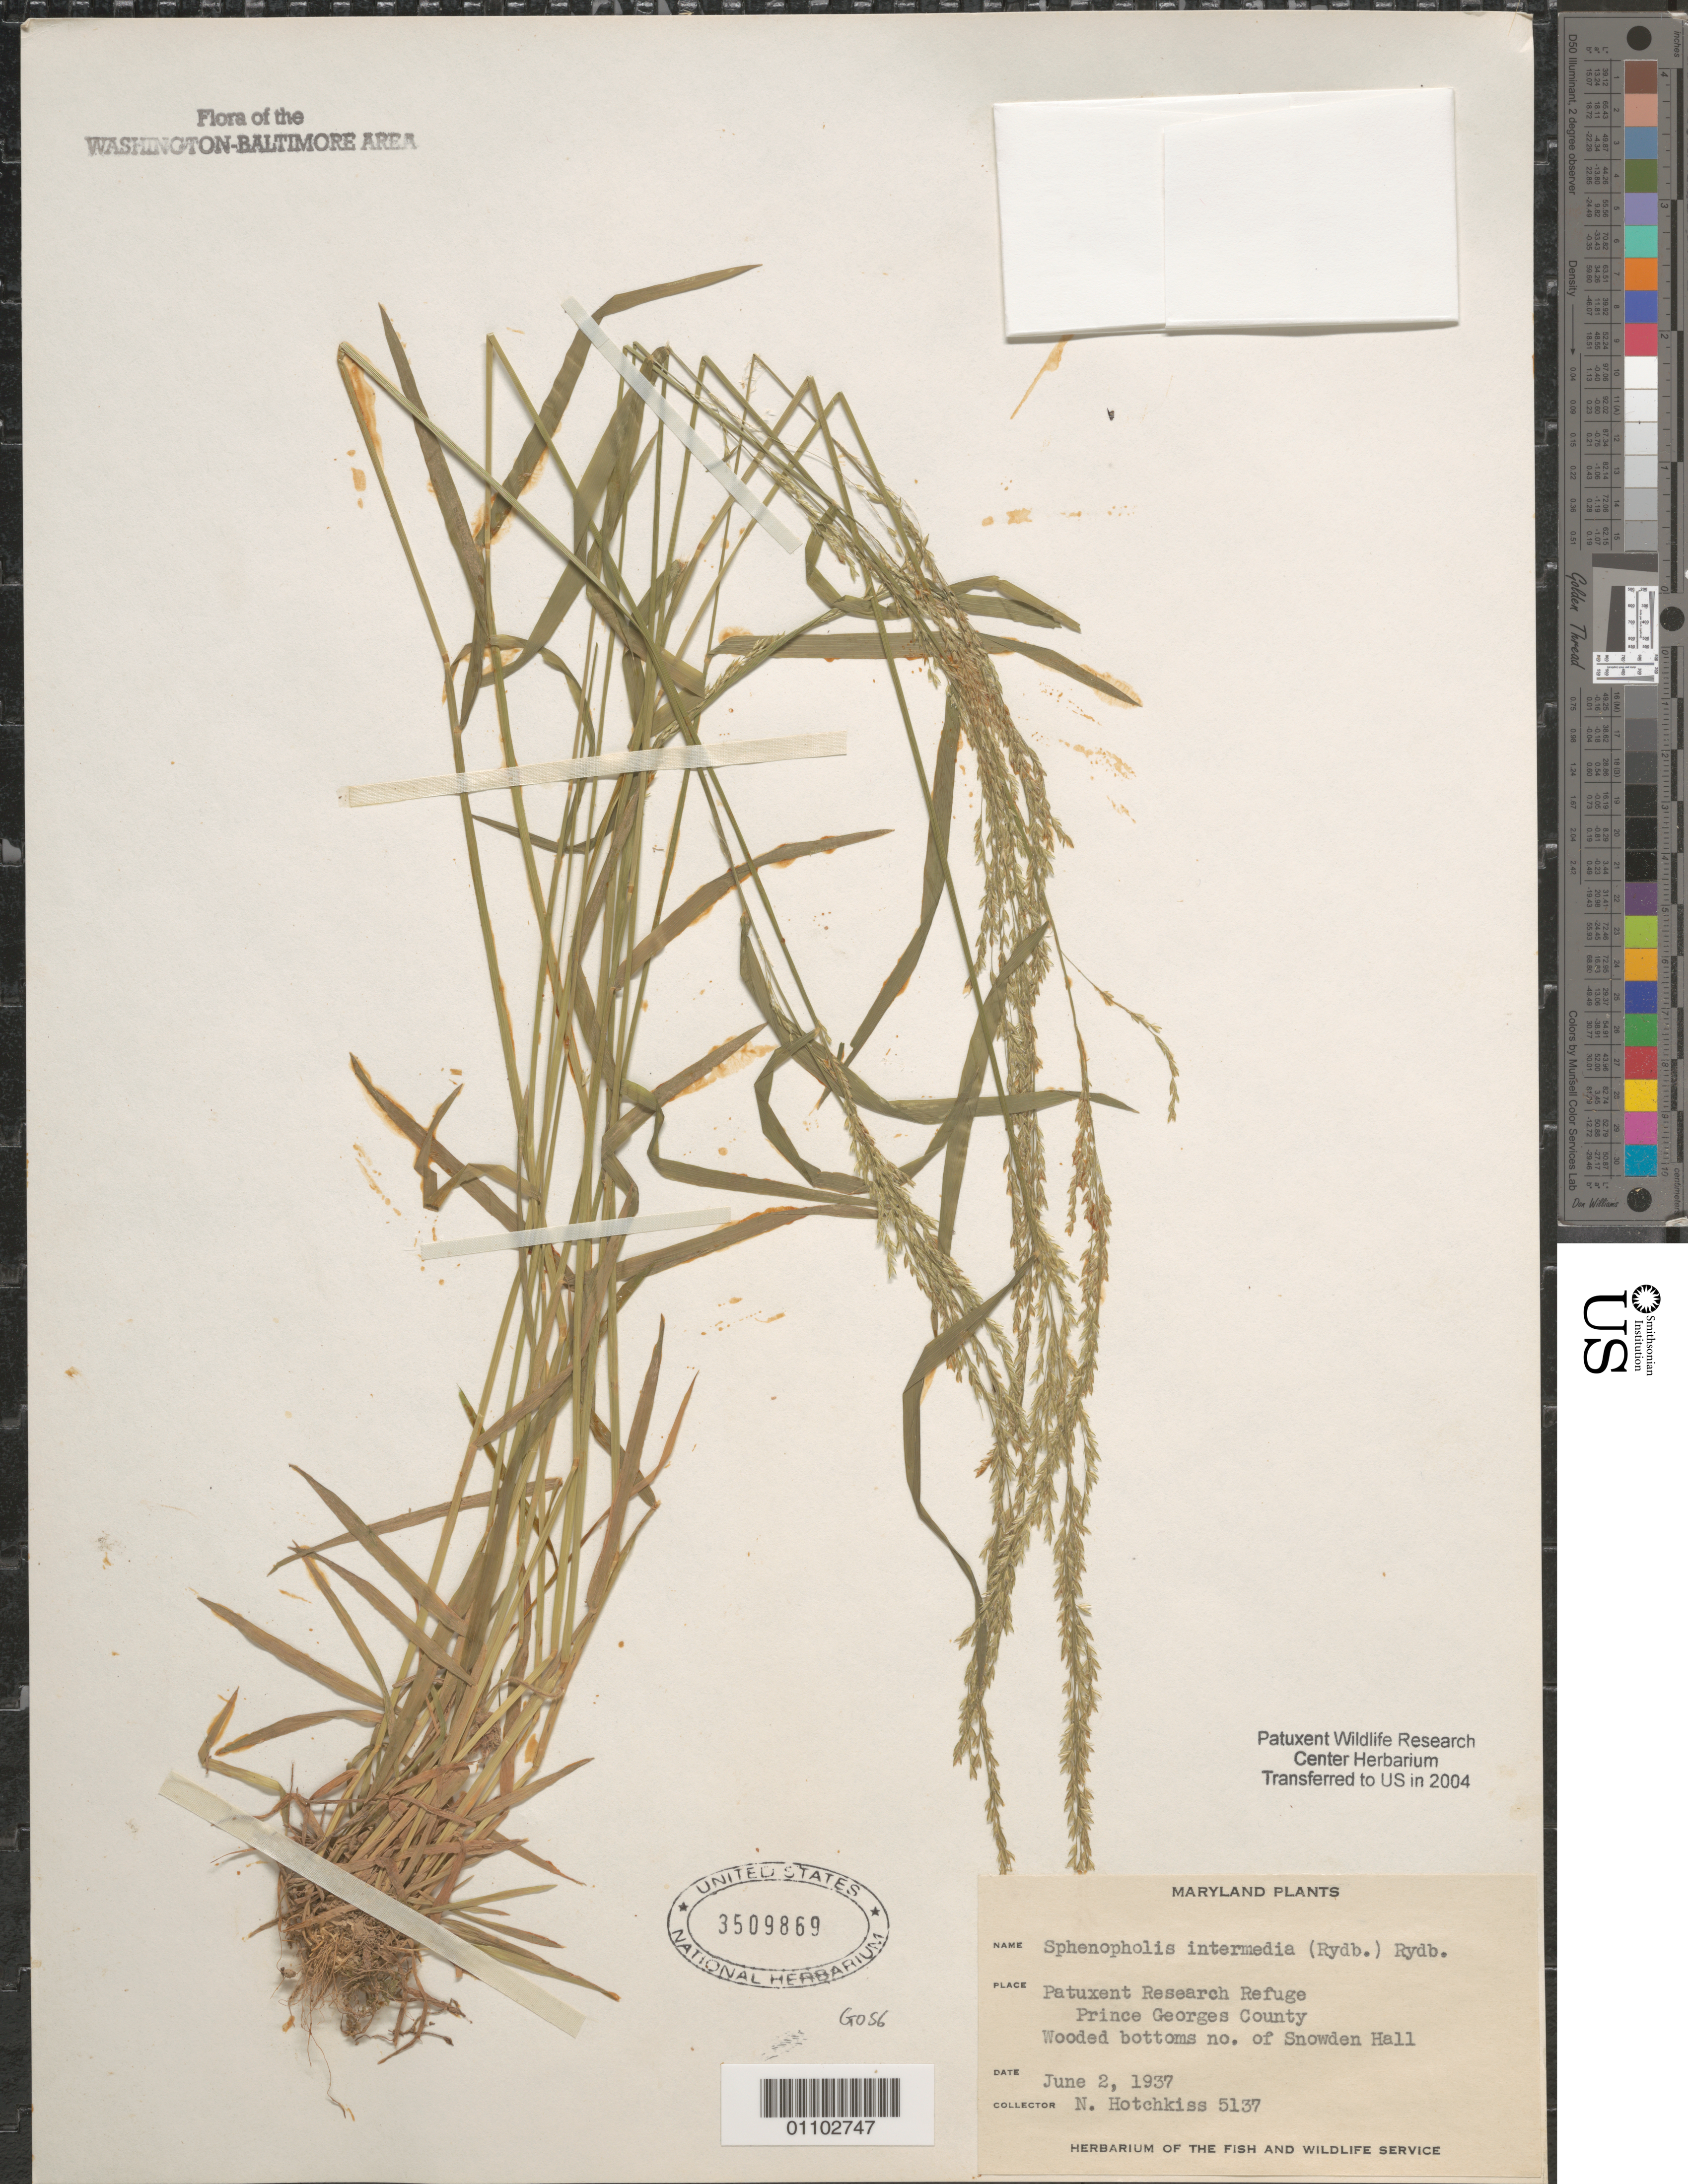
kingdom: Plantae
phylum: Tracheophyta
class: Liliopsida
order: Poales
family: Poaceae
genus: Sphenopholis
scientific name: Sphenopholis intermedia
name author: (Rydb.) Rydb.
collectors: N. Hotchkiss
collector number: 5137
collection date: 1937-06-02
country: United States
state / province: Maryland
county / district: Prince George's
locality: Patuxent Research Refuge, N. of Snowden Hall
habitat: Wooded bottoms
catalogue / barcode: US 3509869